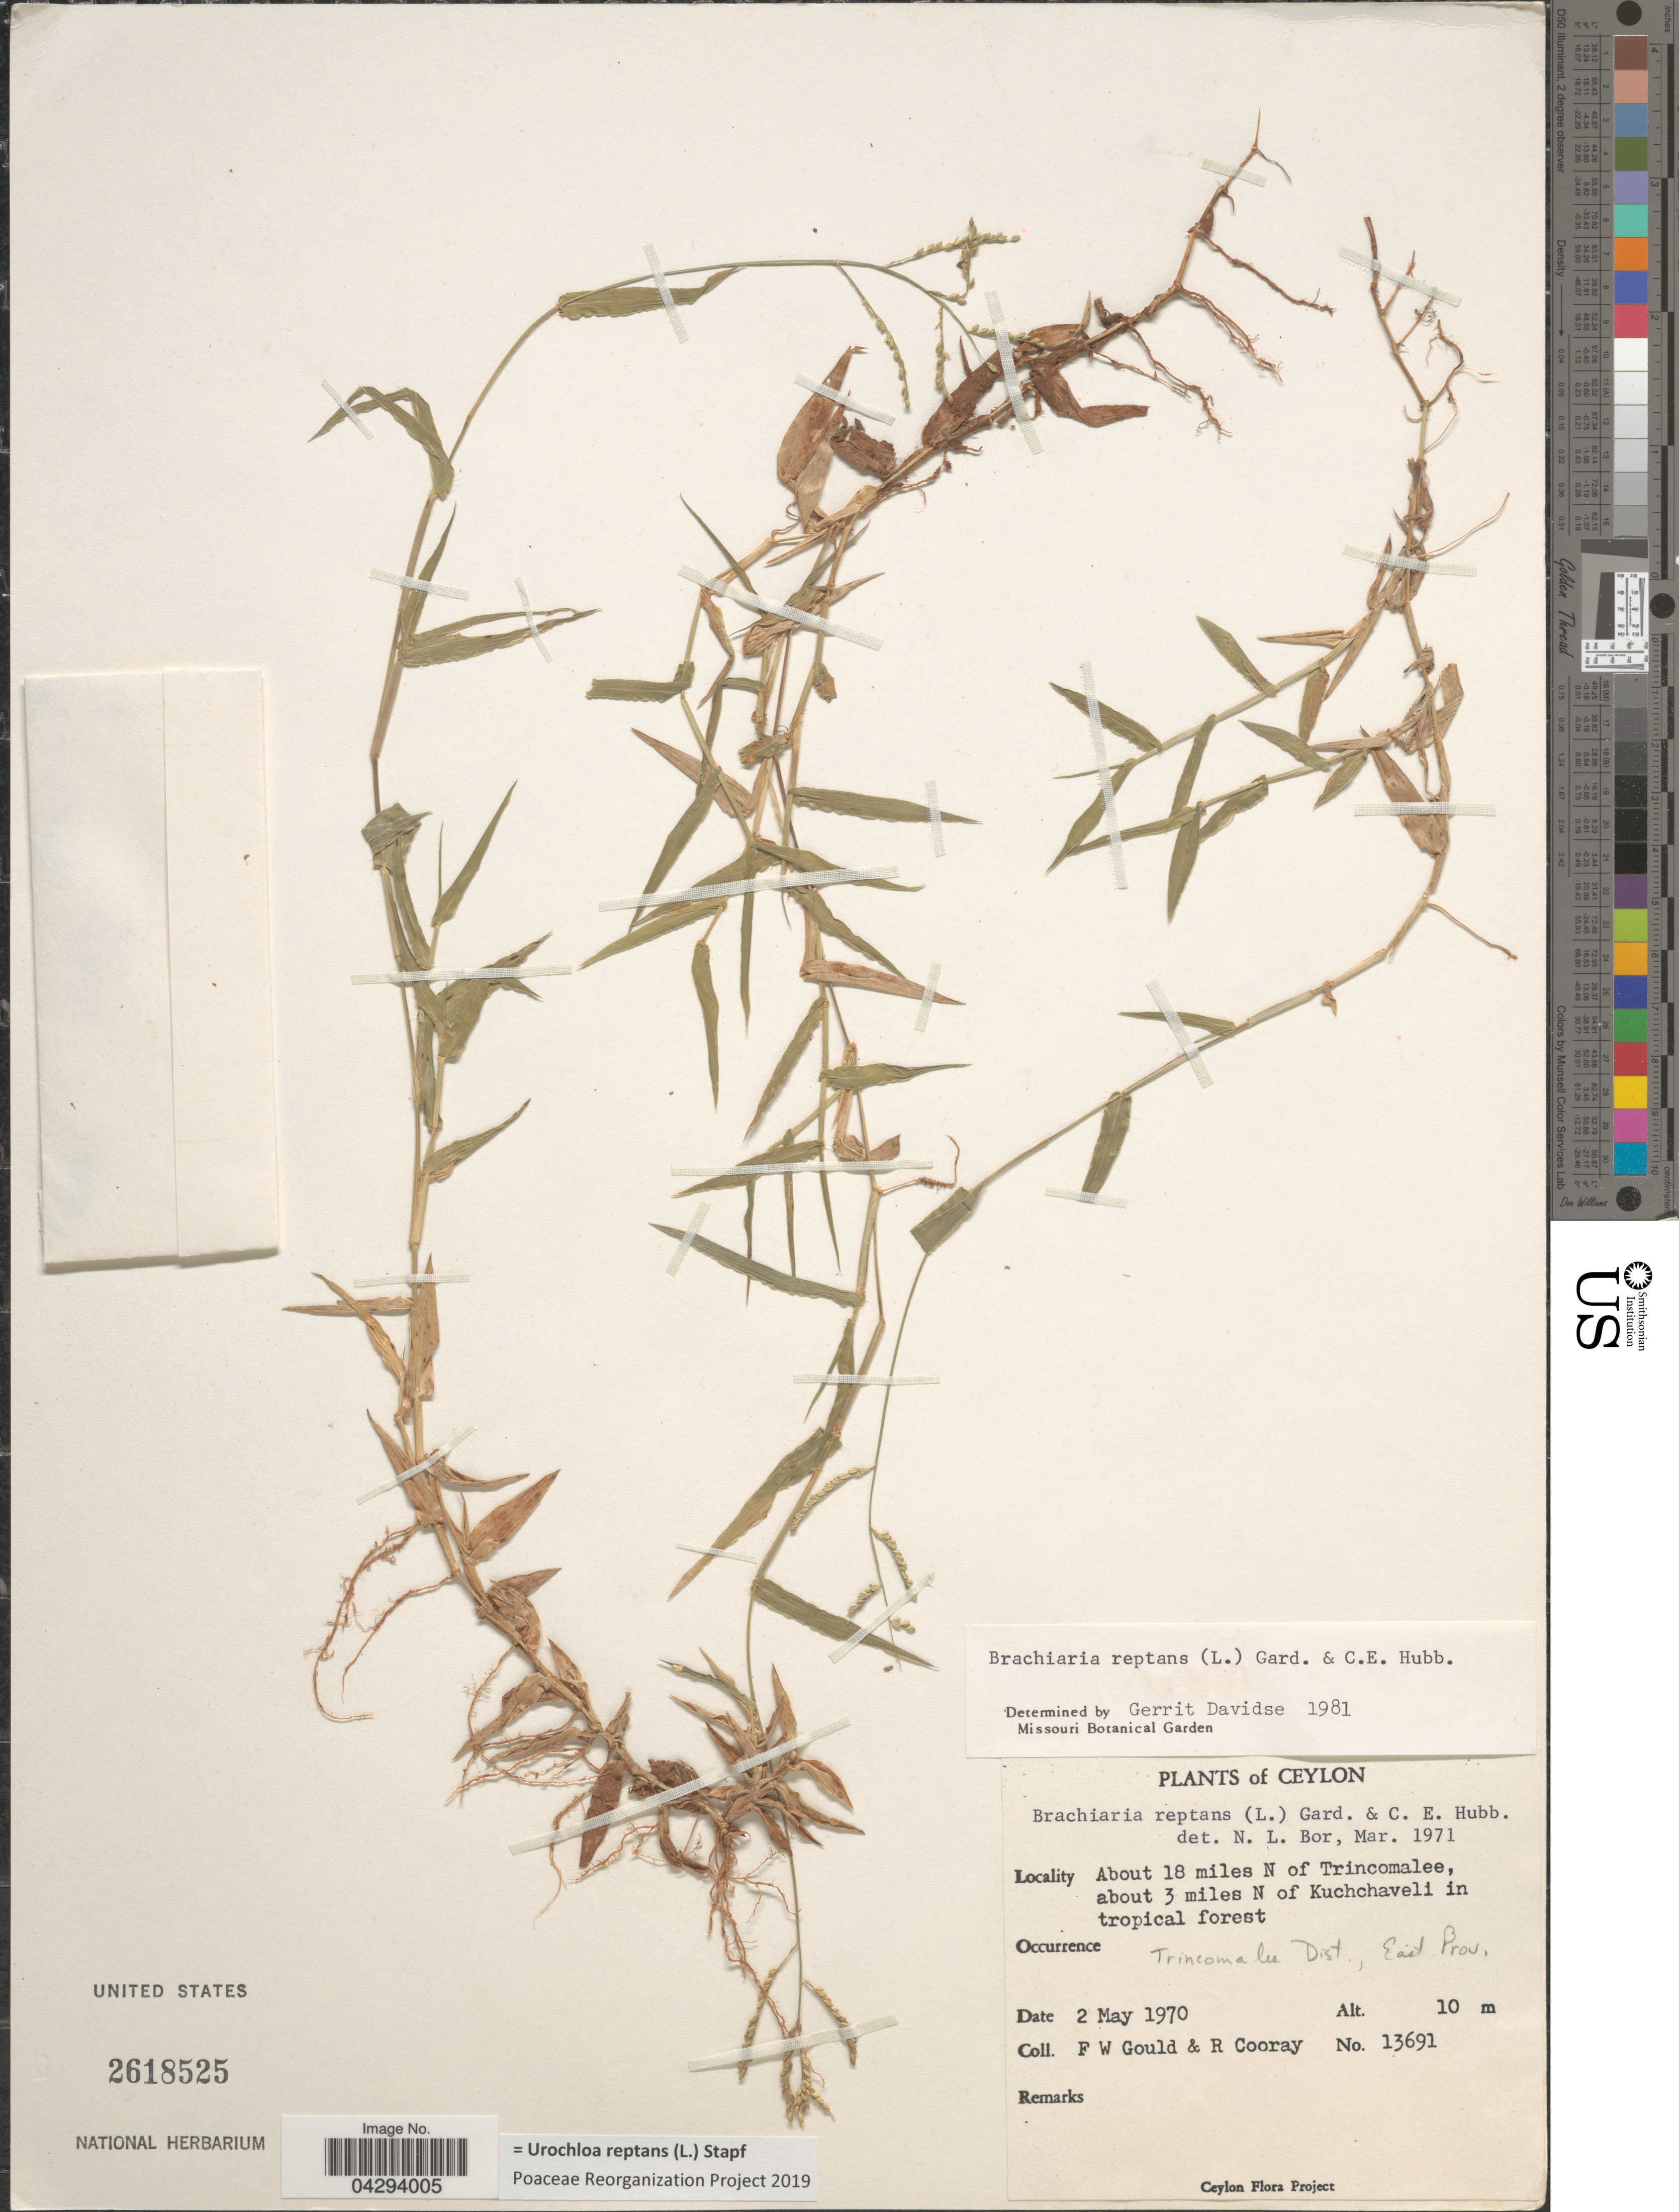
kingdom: Plantae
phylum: Tracheophyta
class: Liliopsida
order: Poales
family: Poaceae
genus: Urochloa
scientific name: Urochloa reptans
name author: (L.) Stapf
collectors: F. W. Gould & R. Cooray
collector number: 13691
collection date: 1970-05-02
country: Sri Lanka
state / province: Eastern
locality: Ceylon. About 18 miles N of Trincomalee, about 3 miles N of Kuchchaveli on tropical forest. Trincomalee Dist.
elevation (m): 10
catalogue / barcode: US 2618525